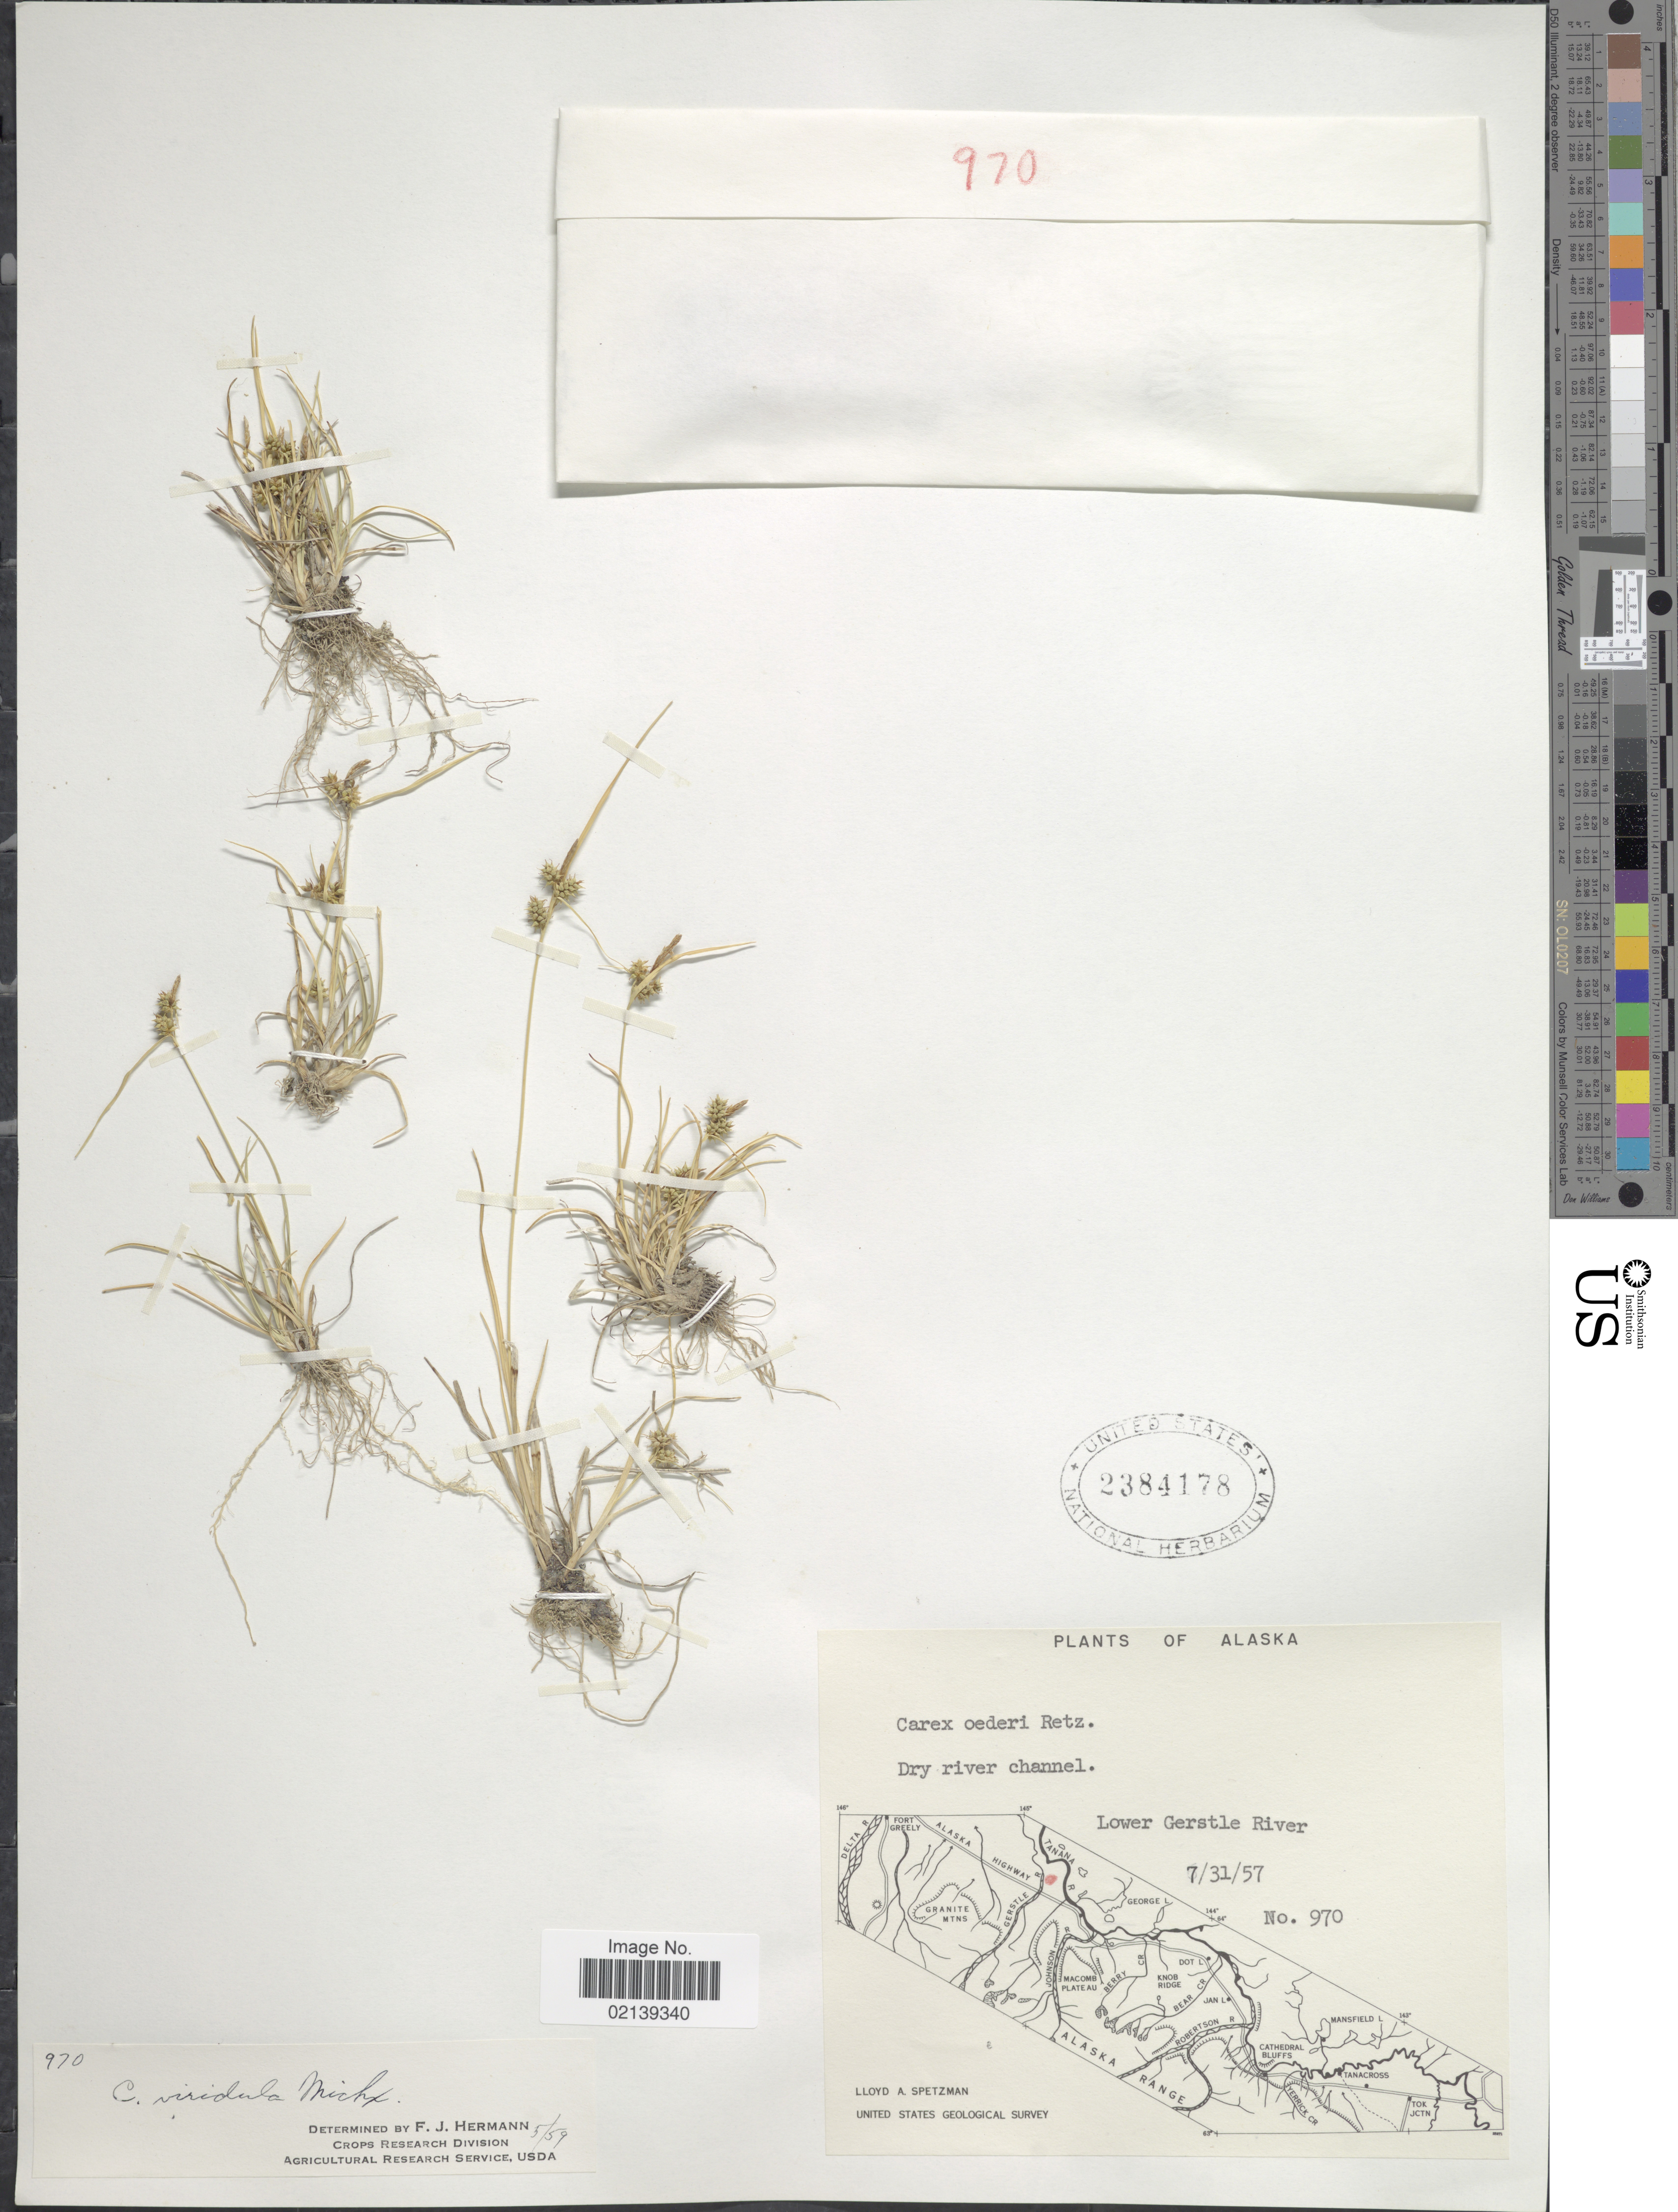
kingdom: Plantae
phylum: Tracheophyta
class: Liliopsida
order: Poales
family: Cyperaceae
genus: Carex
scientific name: Carex oederi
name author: Retz.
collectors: L. Spetzman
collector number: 970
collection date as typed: Transcribed d/m/y: 31/7/57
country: United States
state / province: Alaska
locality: Lower Gerstle River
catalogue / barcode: US 2384178